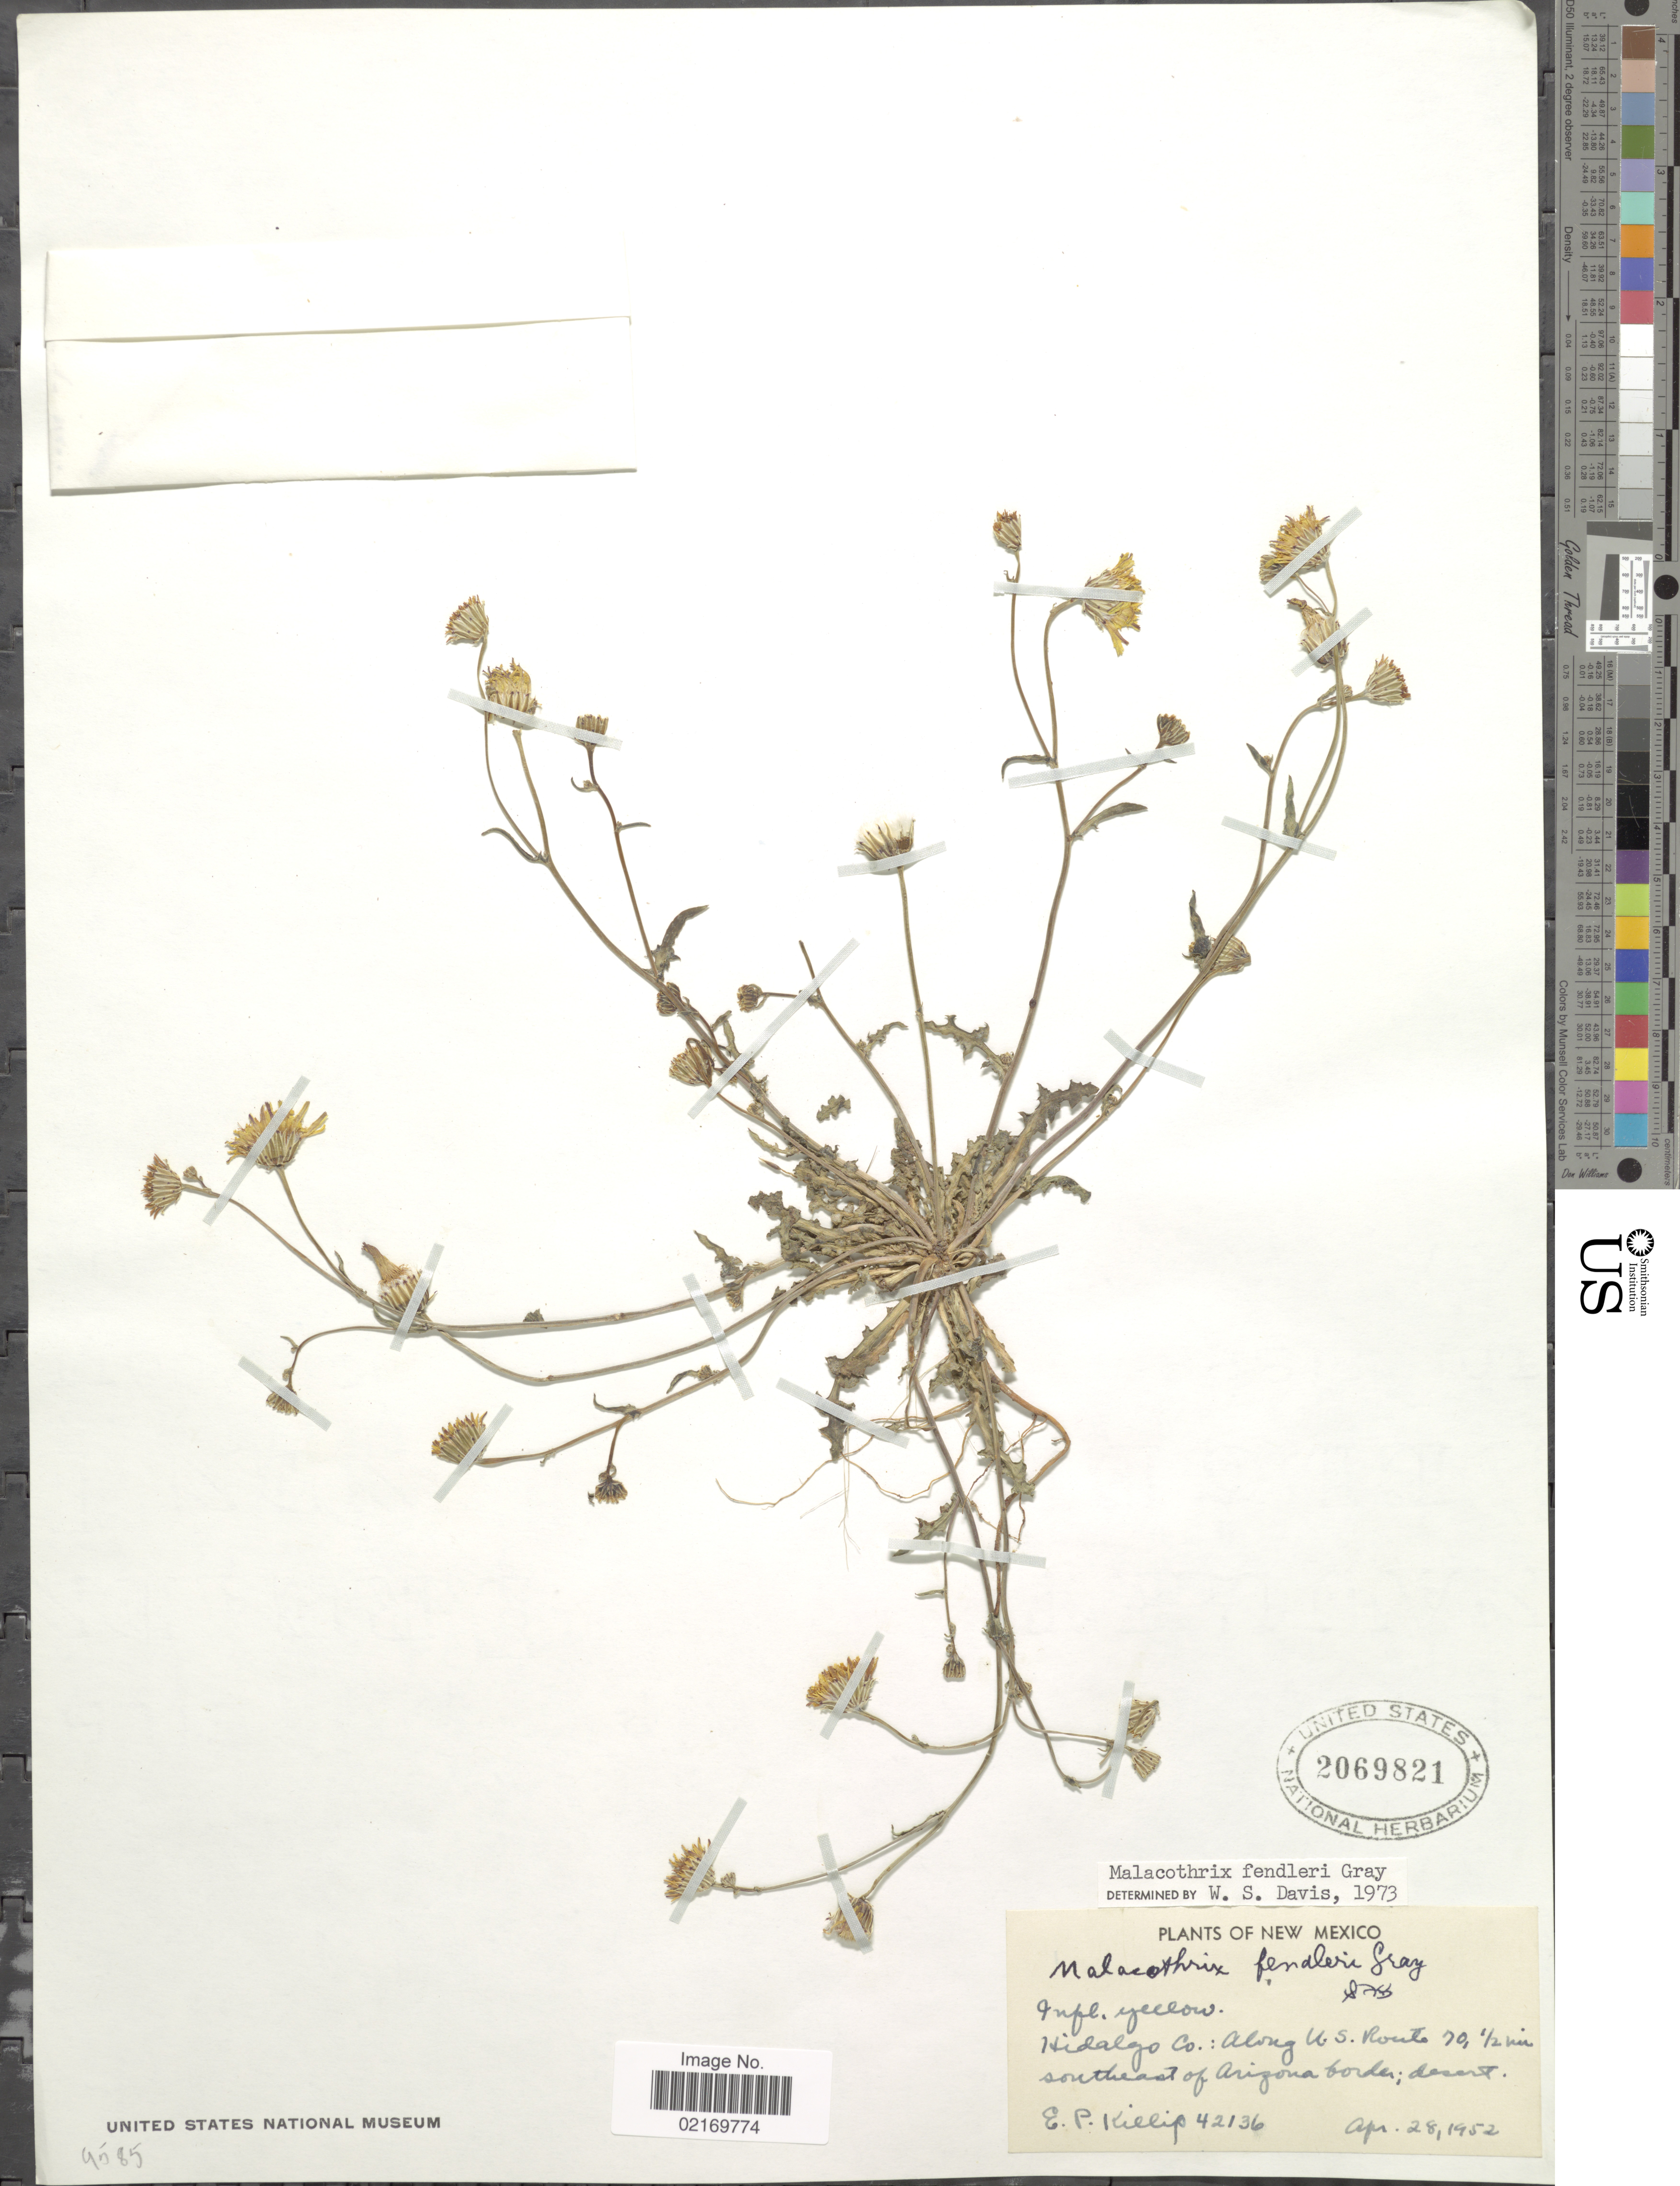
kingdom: Plantae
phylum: Tracheophyta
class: Magnoliopsida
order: Asterales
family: Asteraceae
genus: Malacothrix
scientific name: Malacothrix fendleri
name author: A. Gray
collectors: E. P. Killip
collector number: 42136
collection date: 1952-04-28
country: United States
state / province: New Mexico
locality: Hidalgo Co., along U. S. Route 70, ½ mi southeast of Arizona border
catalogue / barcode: US 2069821